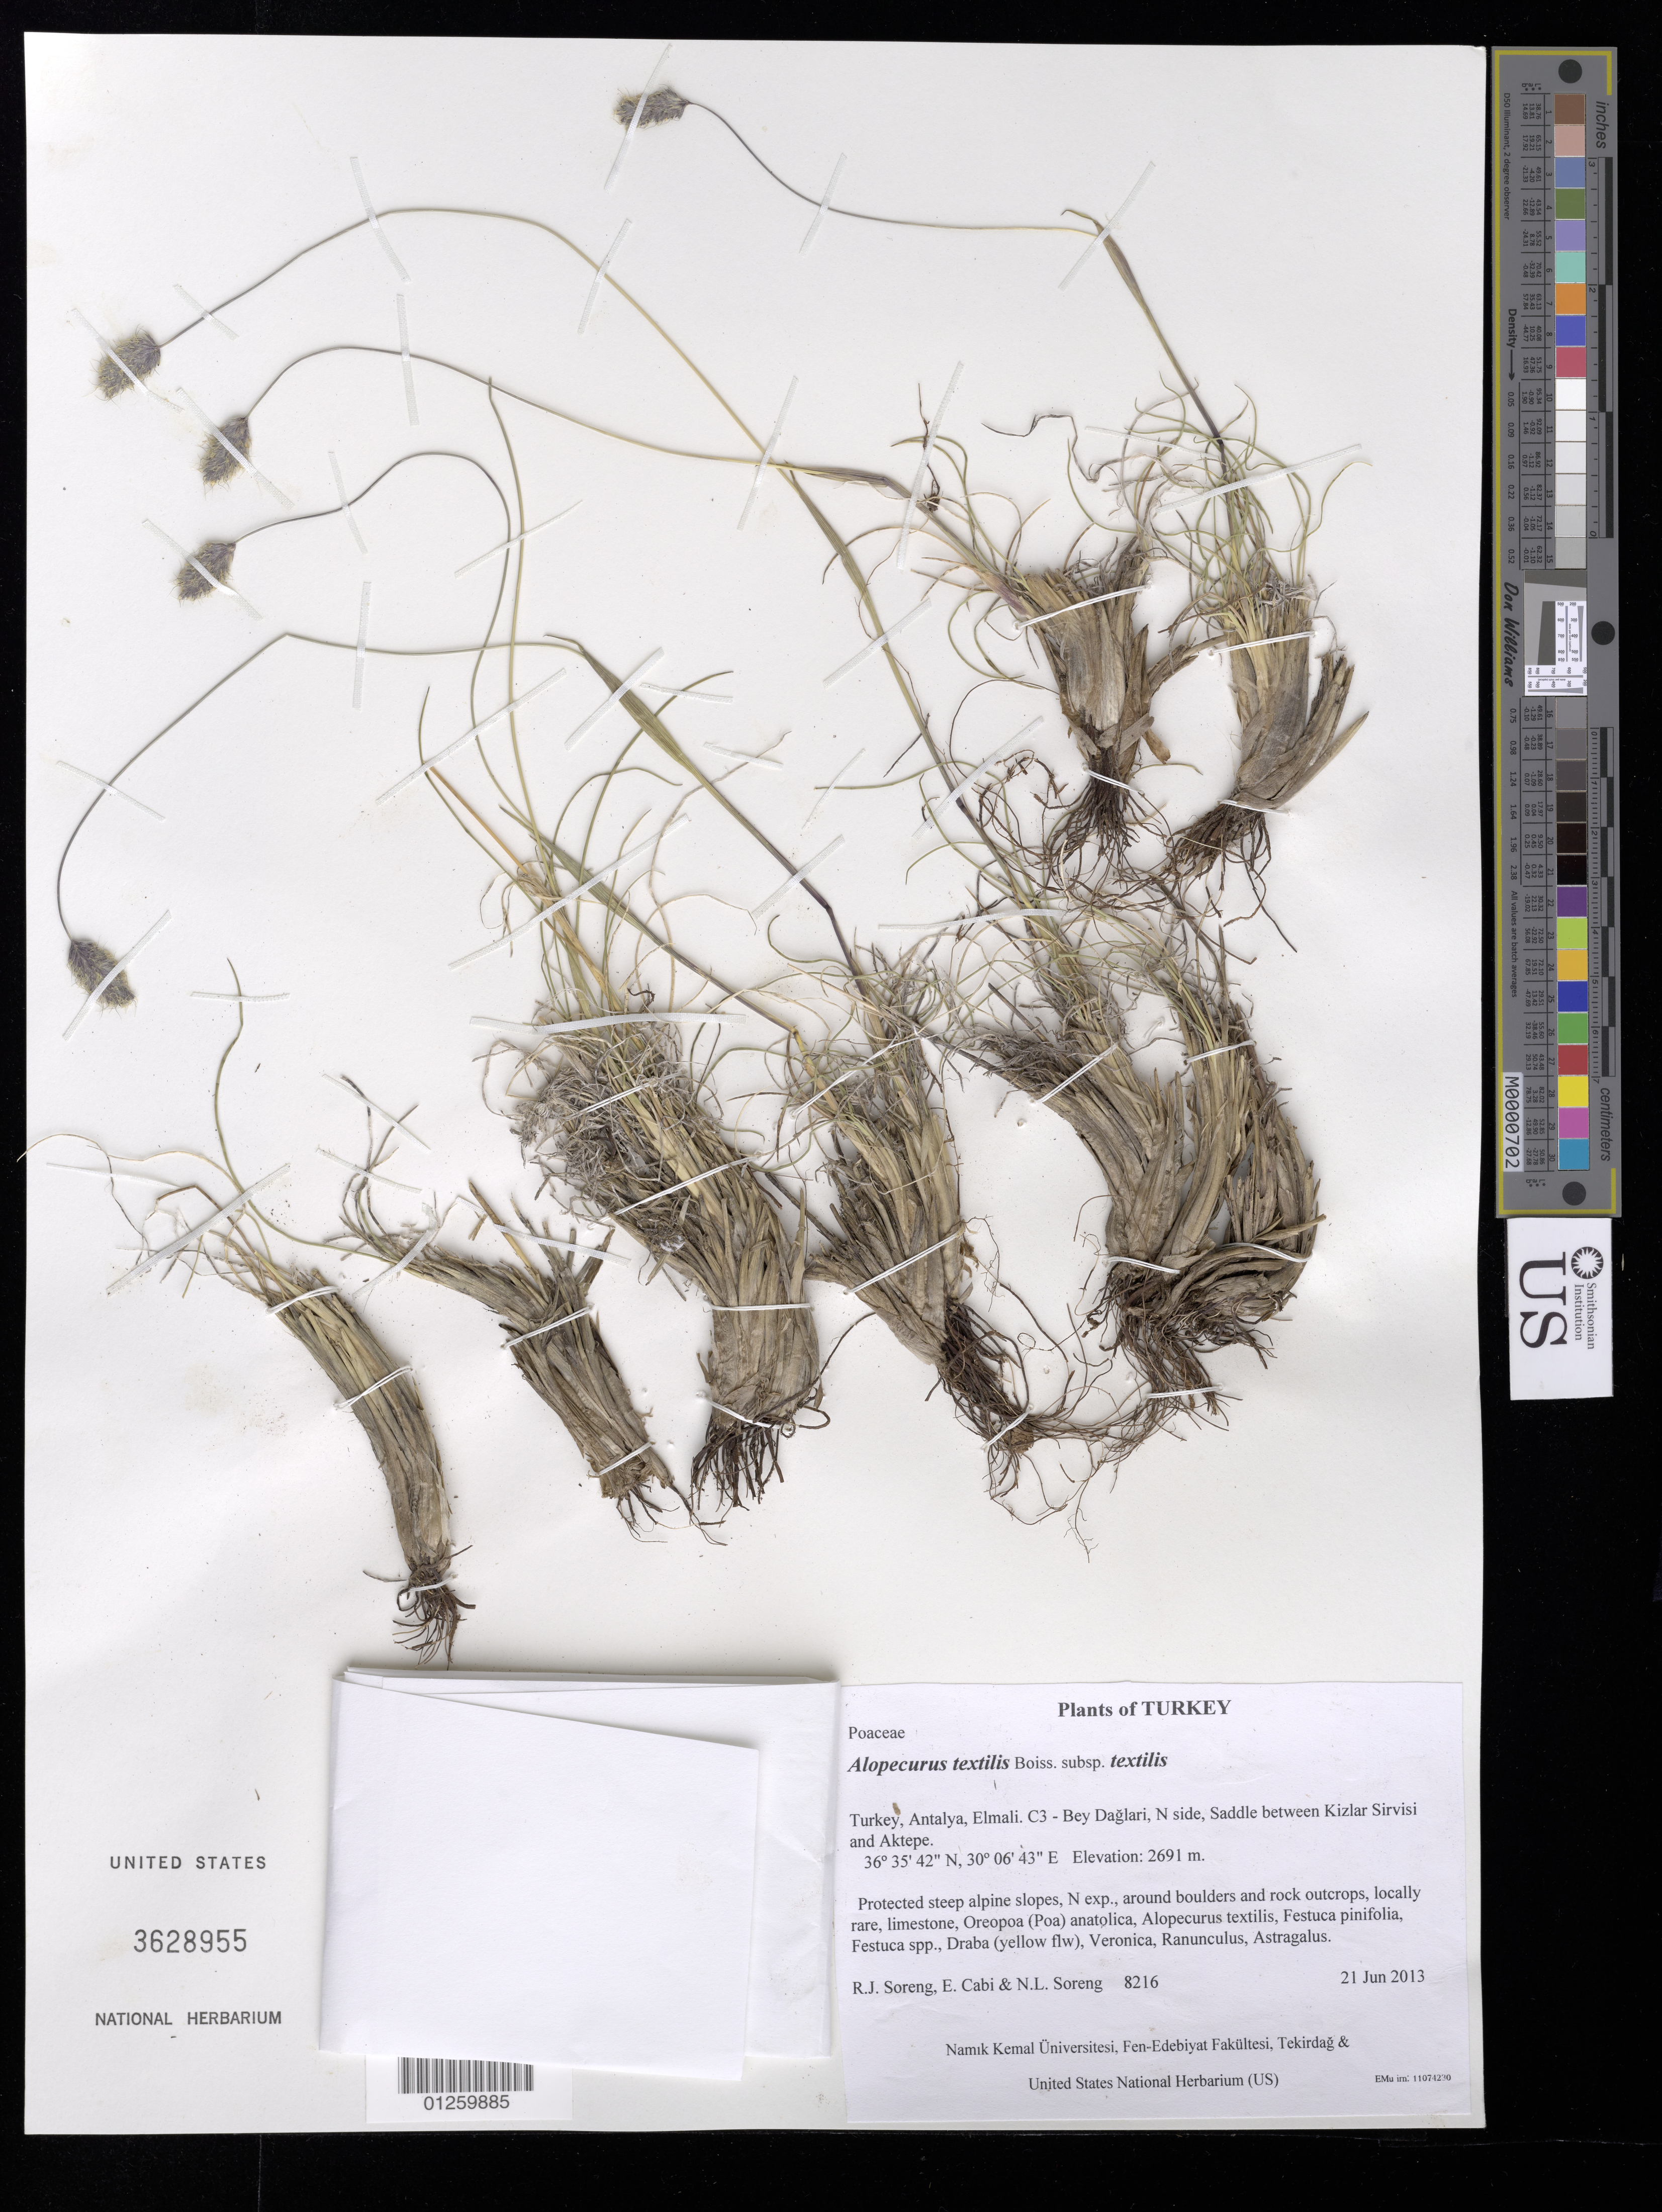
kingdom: Plantae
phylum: Tracheophyta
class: Liliopsida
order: Poales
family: Poaceae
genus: Alopecurus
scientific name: Alopecurus textilis subsp. textilis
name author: Boiss.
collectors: R. J. Soreng, E. Cabi & N. L. Soreng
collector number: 8216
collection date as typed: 2013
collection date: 2013-06-21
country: Turkey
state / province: Antalya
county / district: Elmali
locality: C3 - Bey Daglari, N side, Saddle between Kizlar Sirvisi and Aktepe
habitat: Protected steep alpine slopes, N exp., around boulders and rock outcrops, locally rare, limestone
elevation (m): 2691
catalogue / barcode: US 3628955